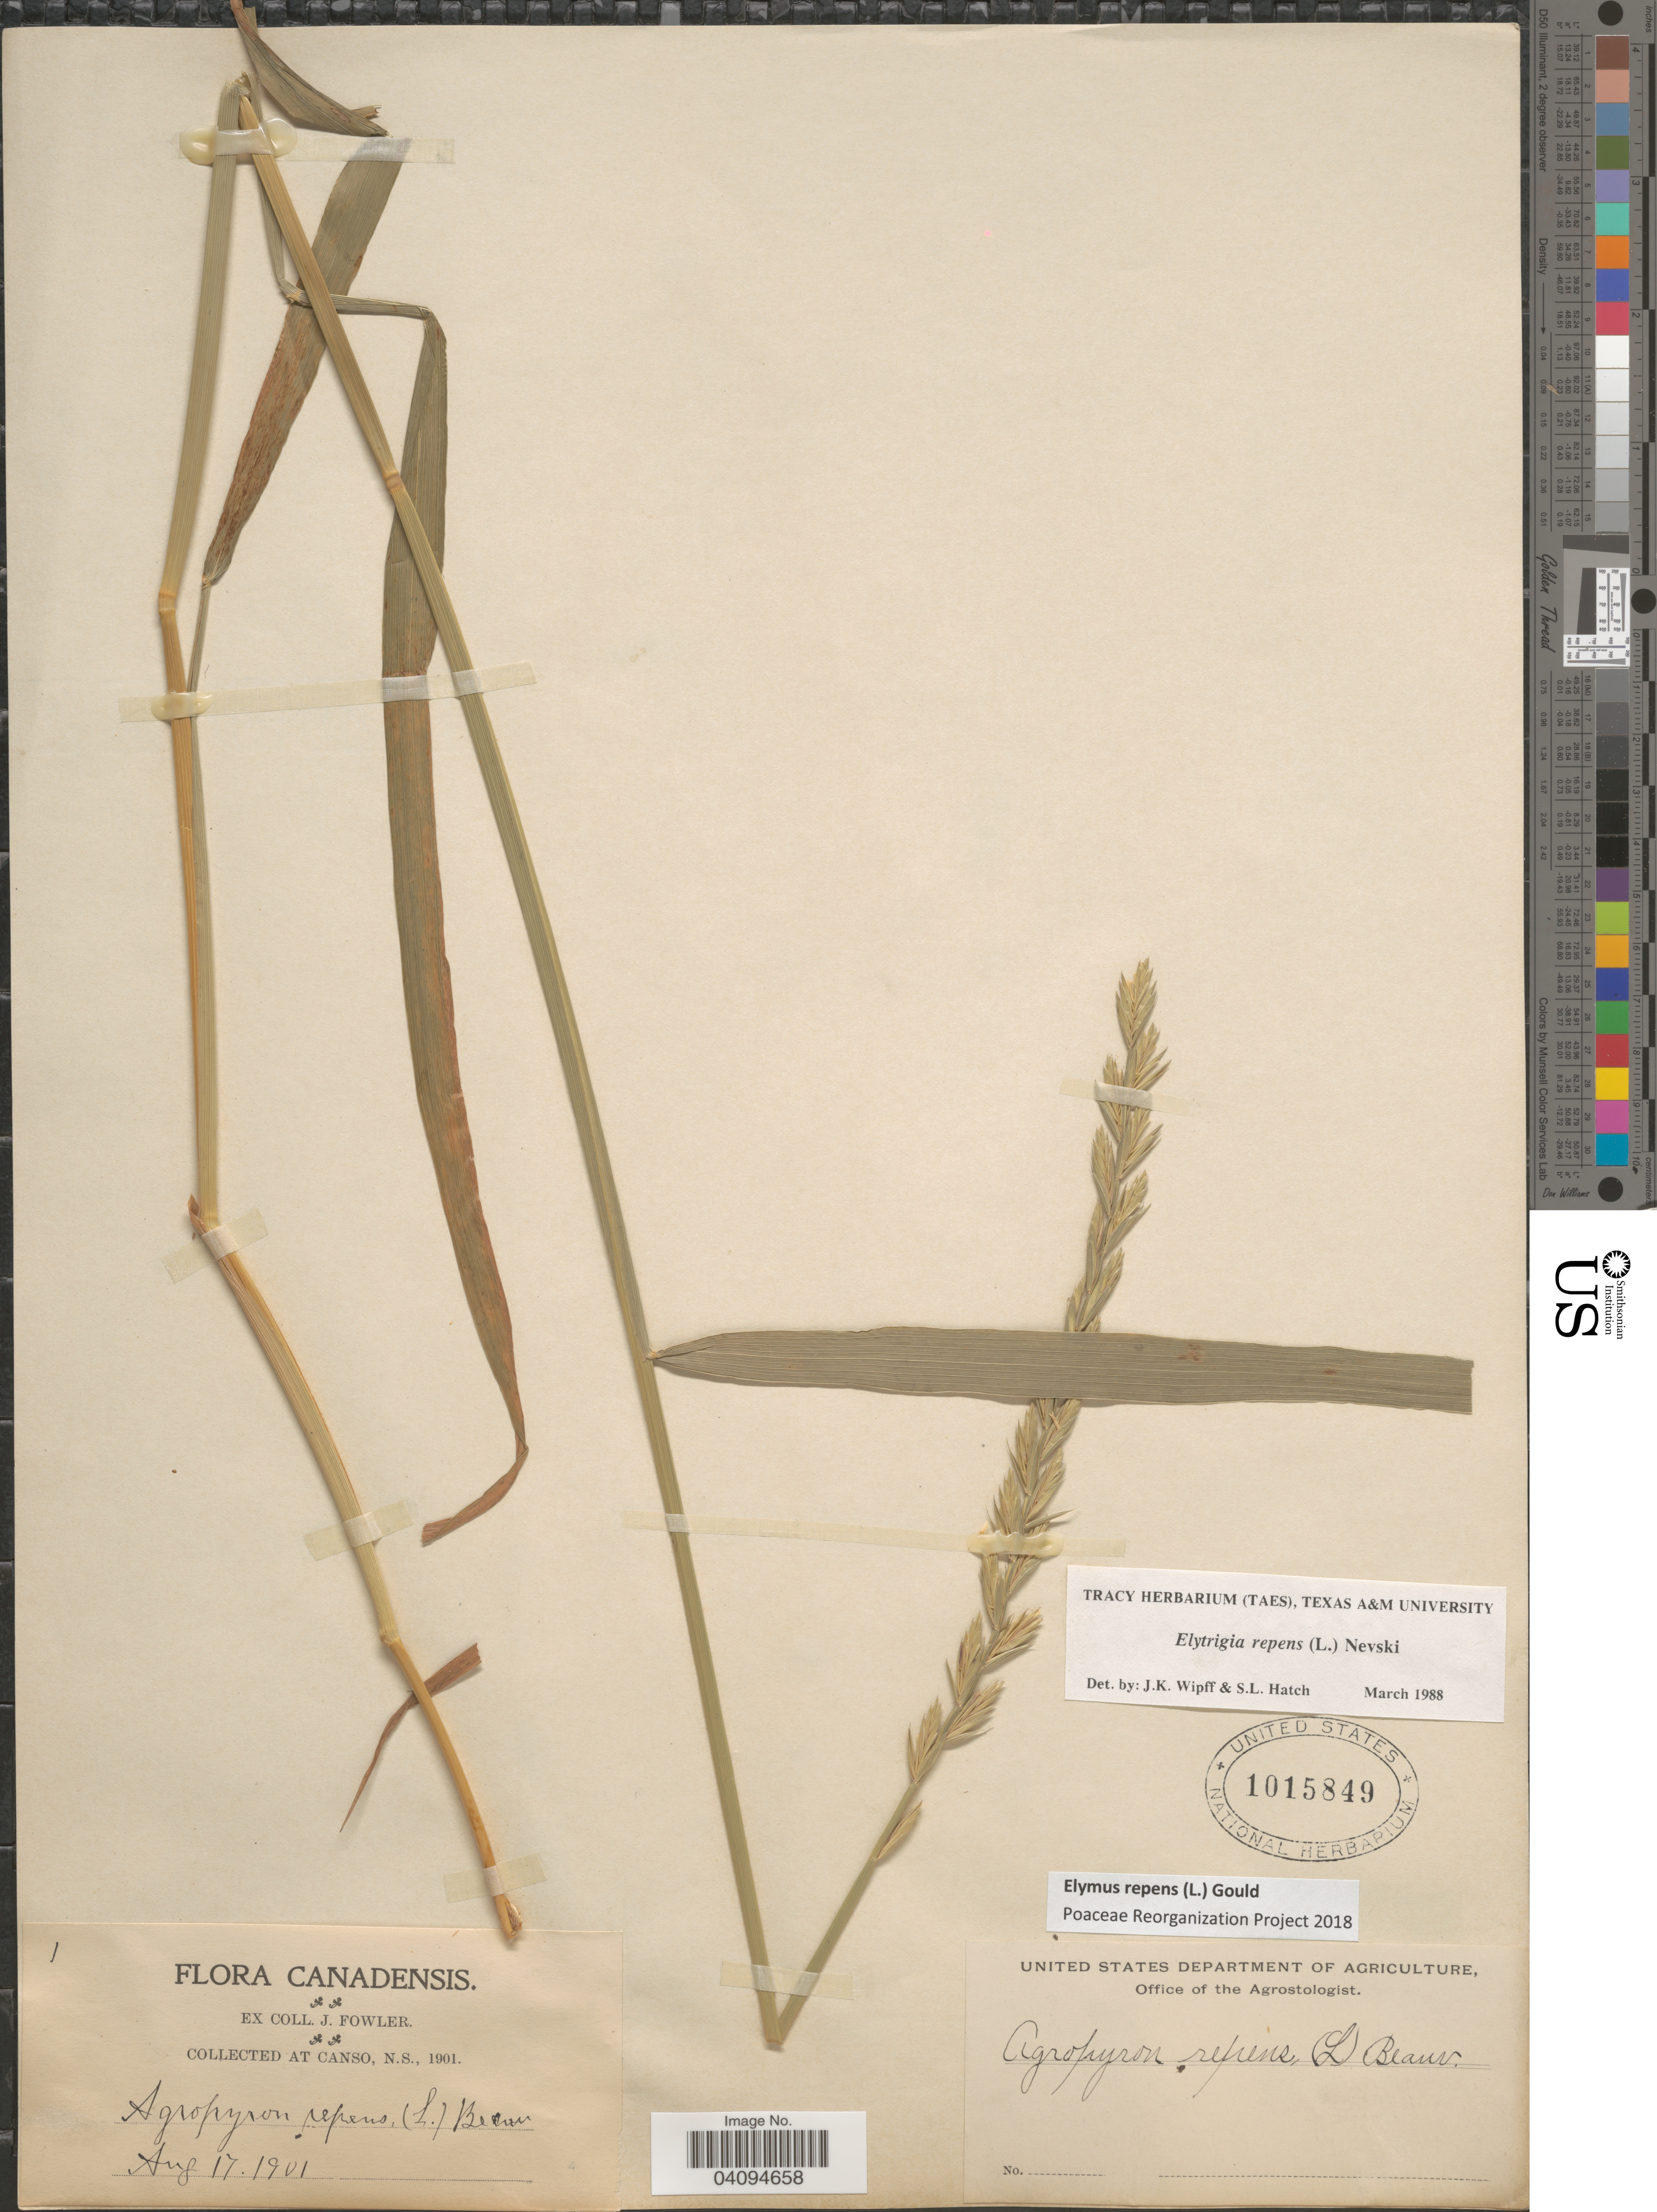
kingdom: Plantae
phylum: Tracheophyta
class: Liliopsida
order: Poales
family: Poaceae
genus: Elymus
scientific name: Elymus repens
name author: (L.) Gould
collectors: J. Fowler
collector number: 1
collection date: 1901-08-17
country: Canada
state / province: Nova Scotia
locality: At Canso.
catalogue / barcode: US 1015849